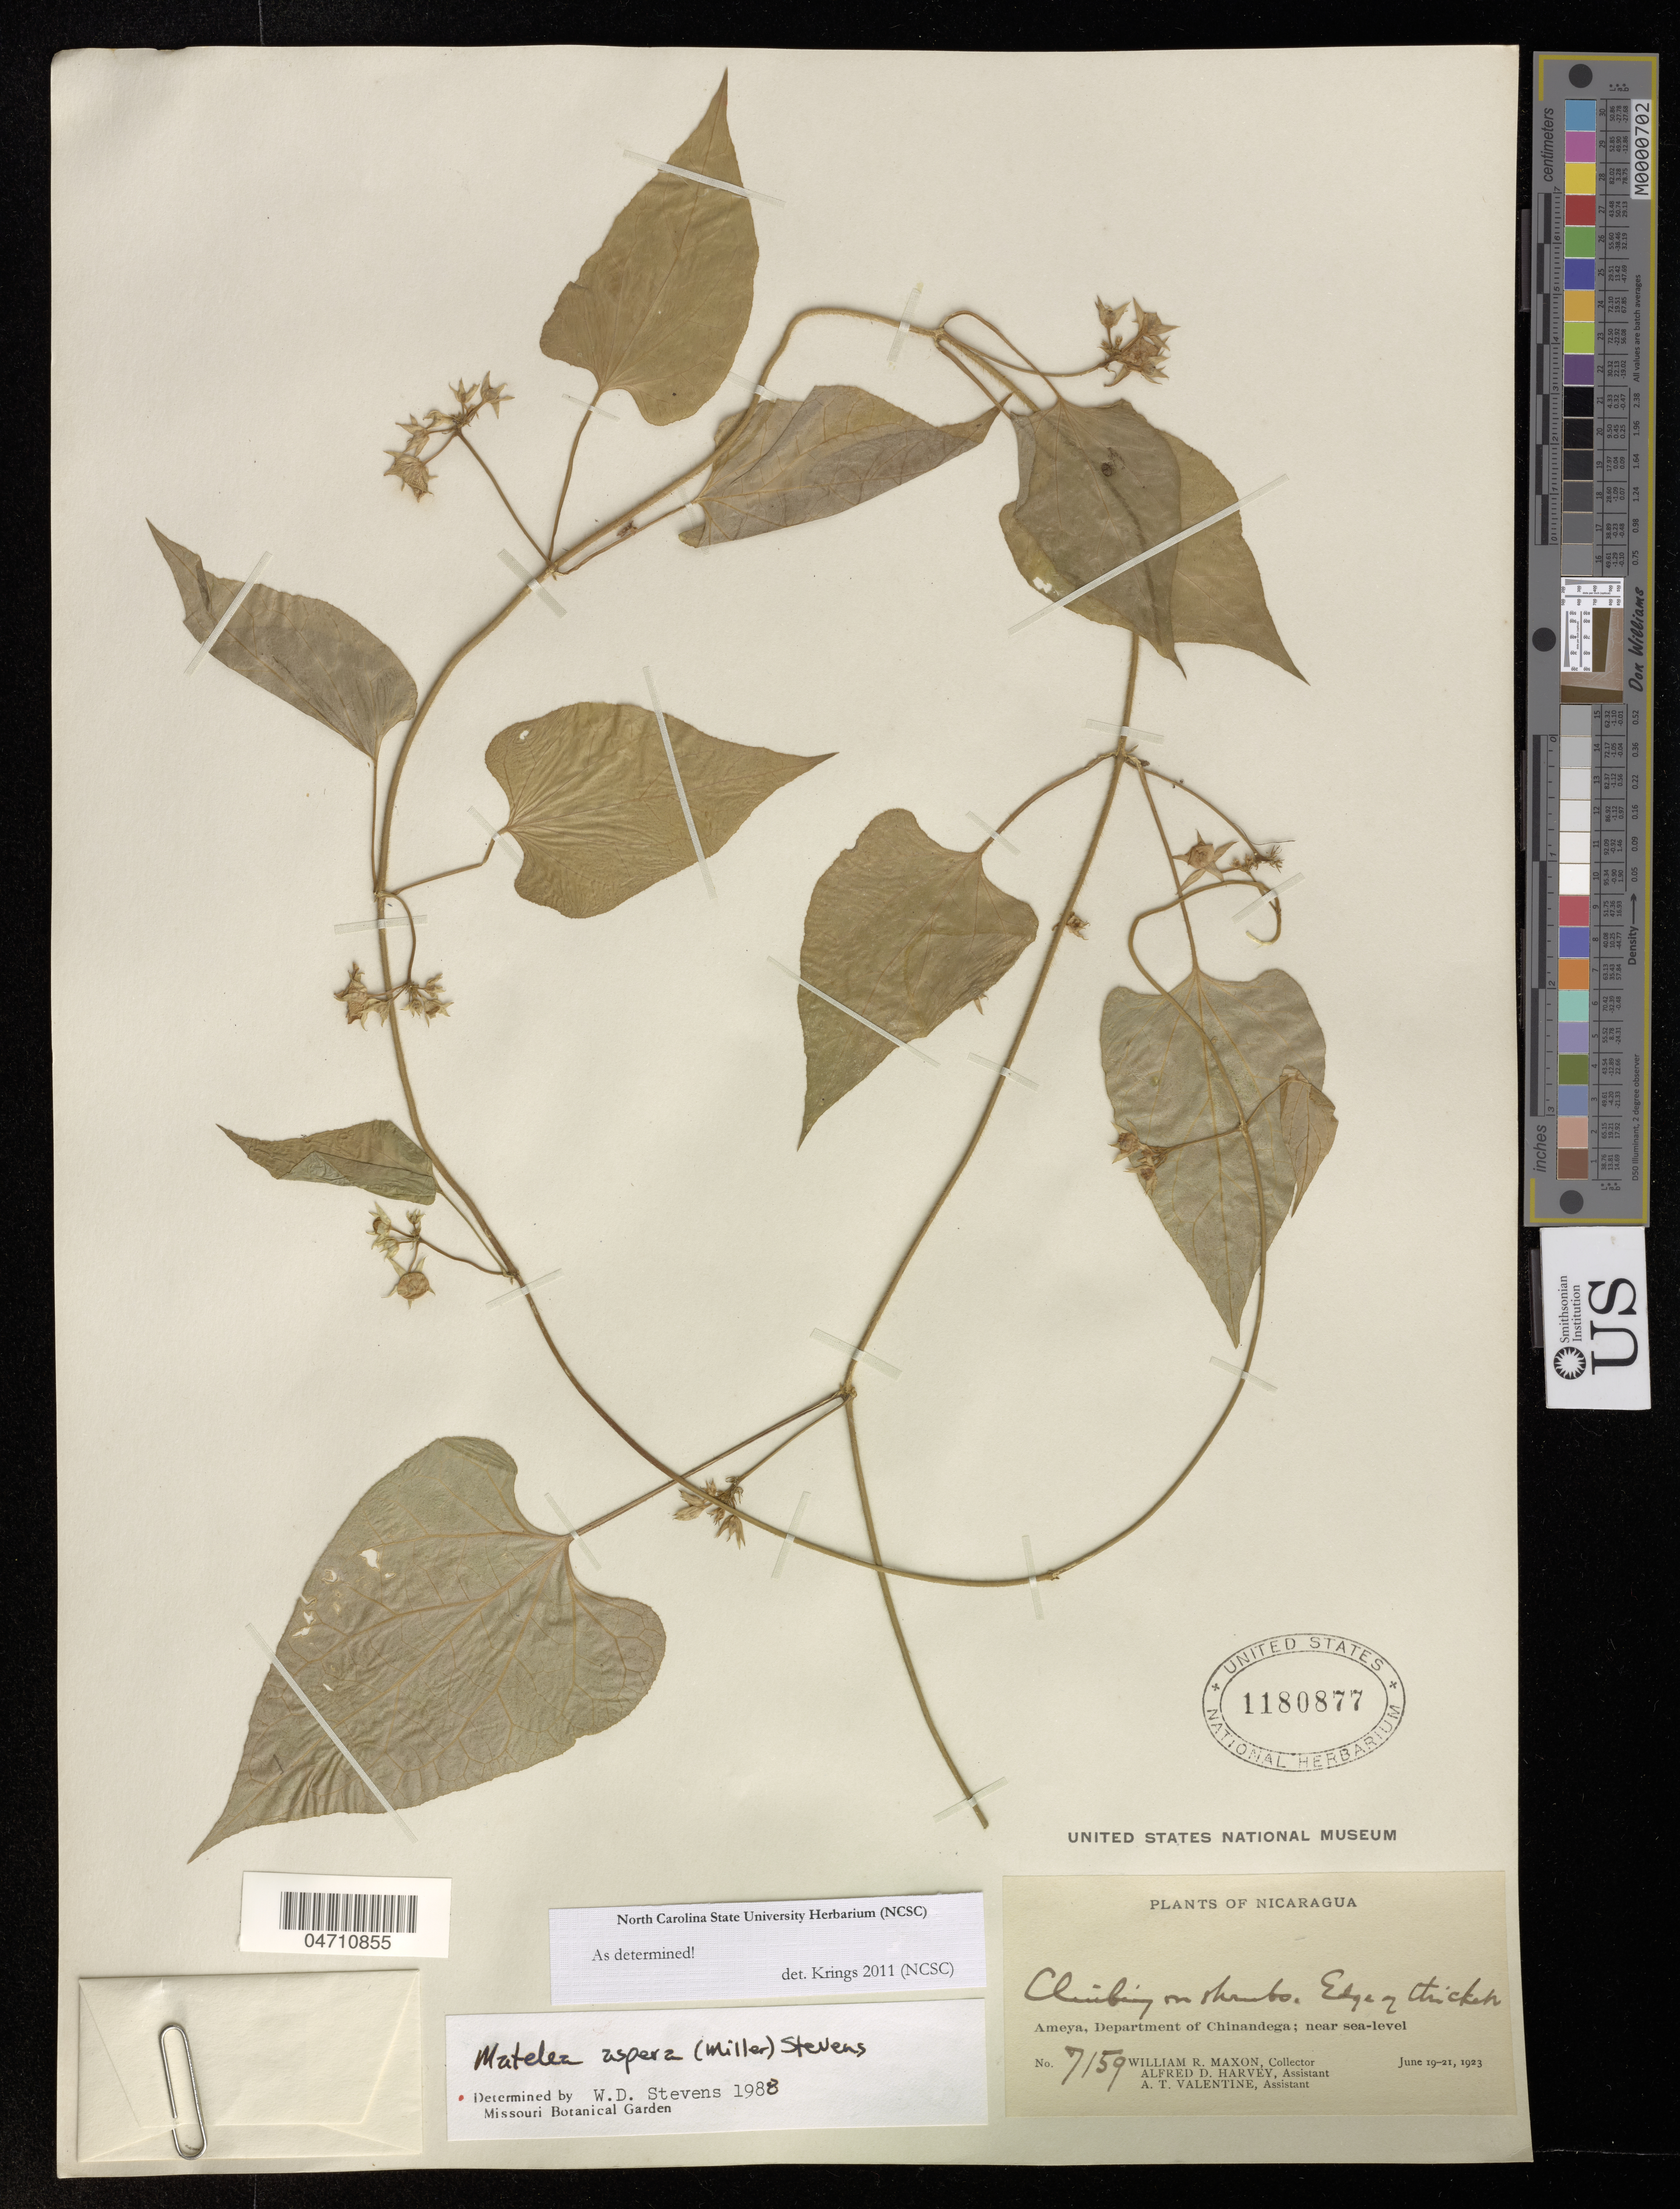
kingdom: Plantae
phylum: Tracheophyta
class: Magnoliopsida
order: Gentianales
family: Apocynaceae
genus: Matelea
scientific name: Matelea aspera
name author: (Mill.) W.D. Stevens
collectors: W. R. Maxon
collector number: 7159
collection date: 1923-06-19/1923-06-21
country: Nicaragua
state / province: Chinandega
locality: Ameya, Department of Chinandega; near sea-level.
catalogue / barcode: US 1180877